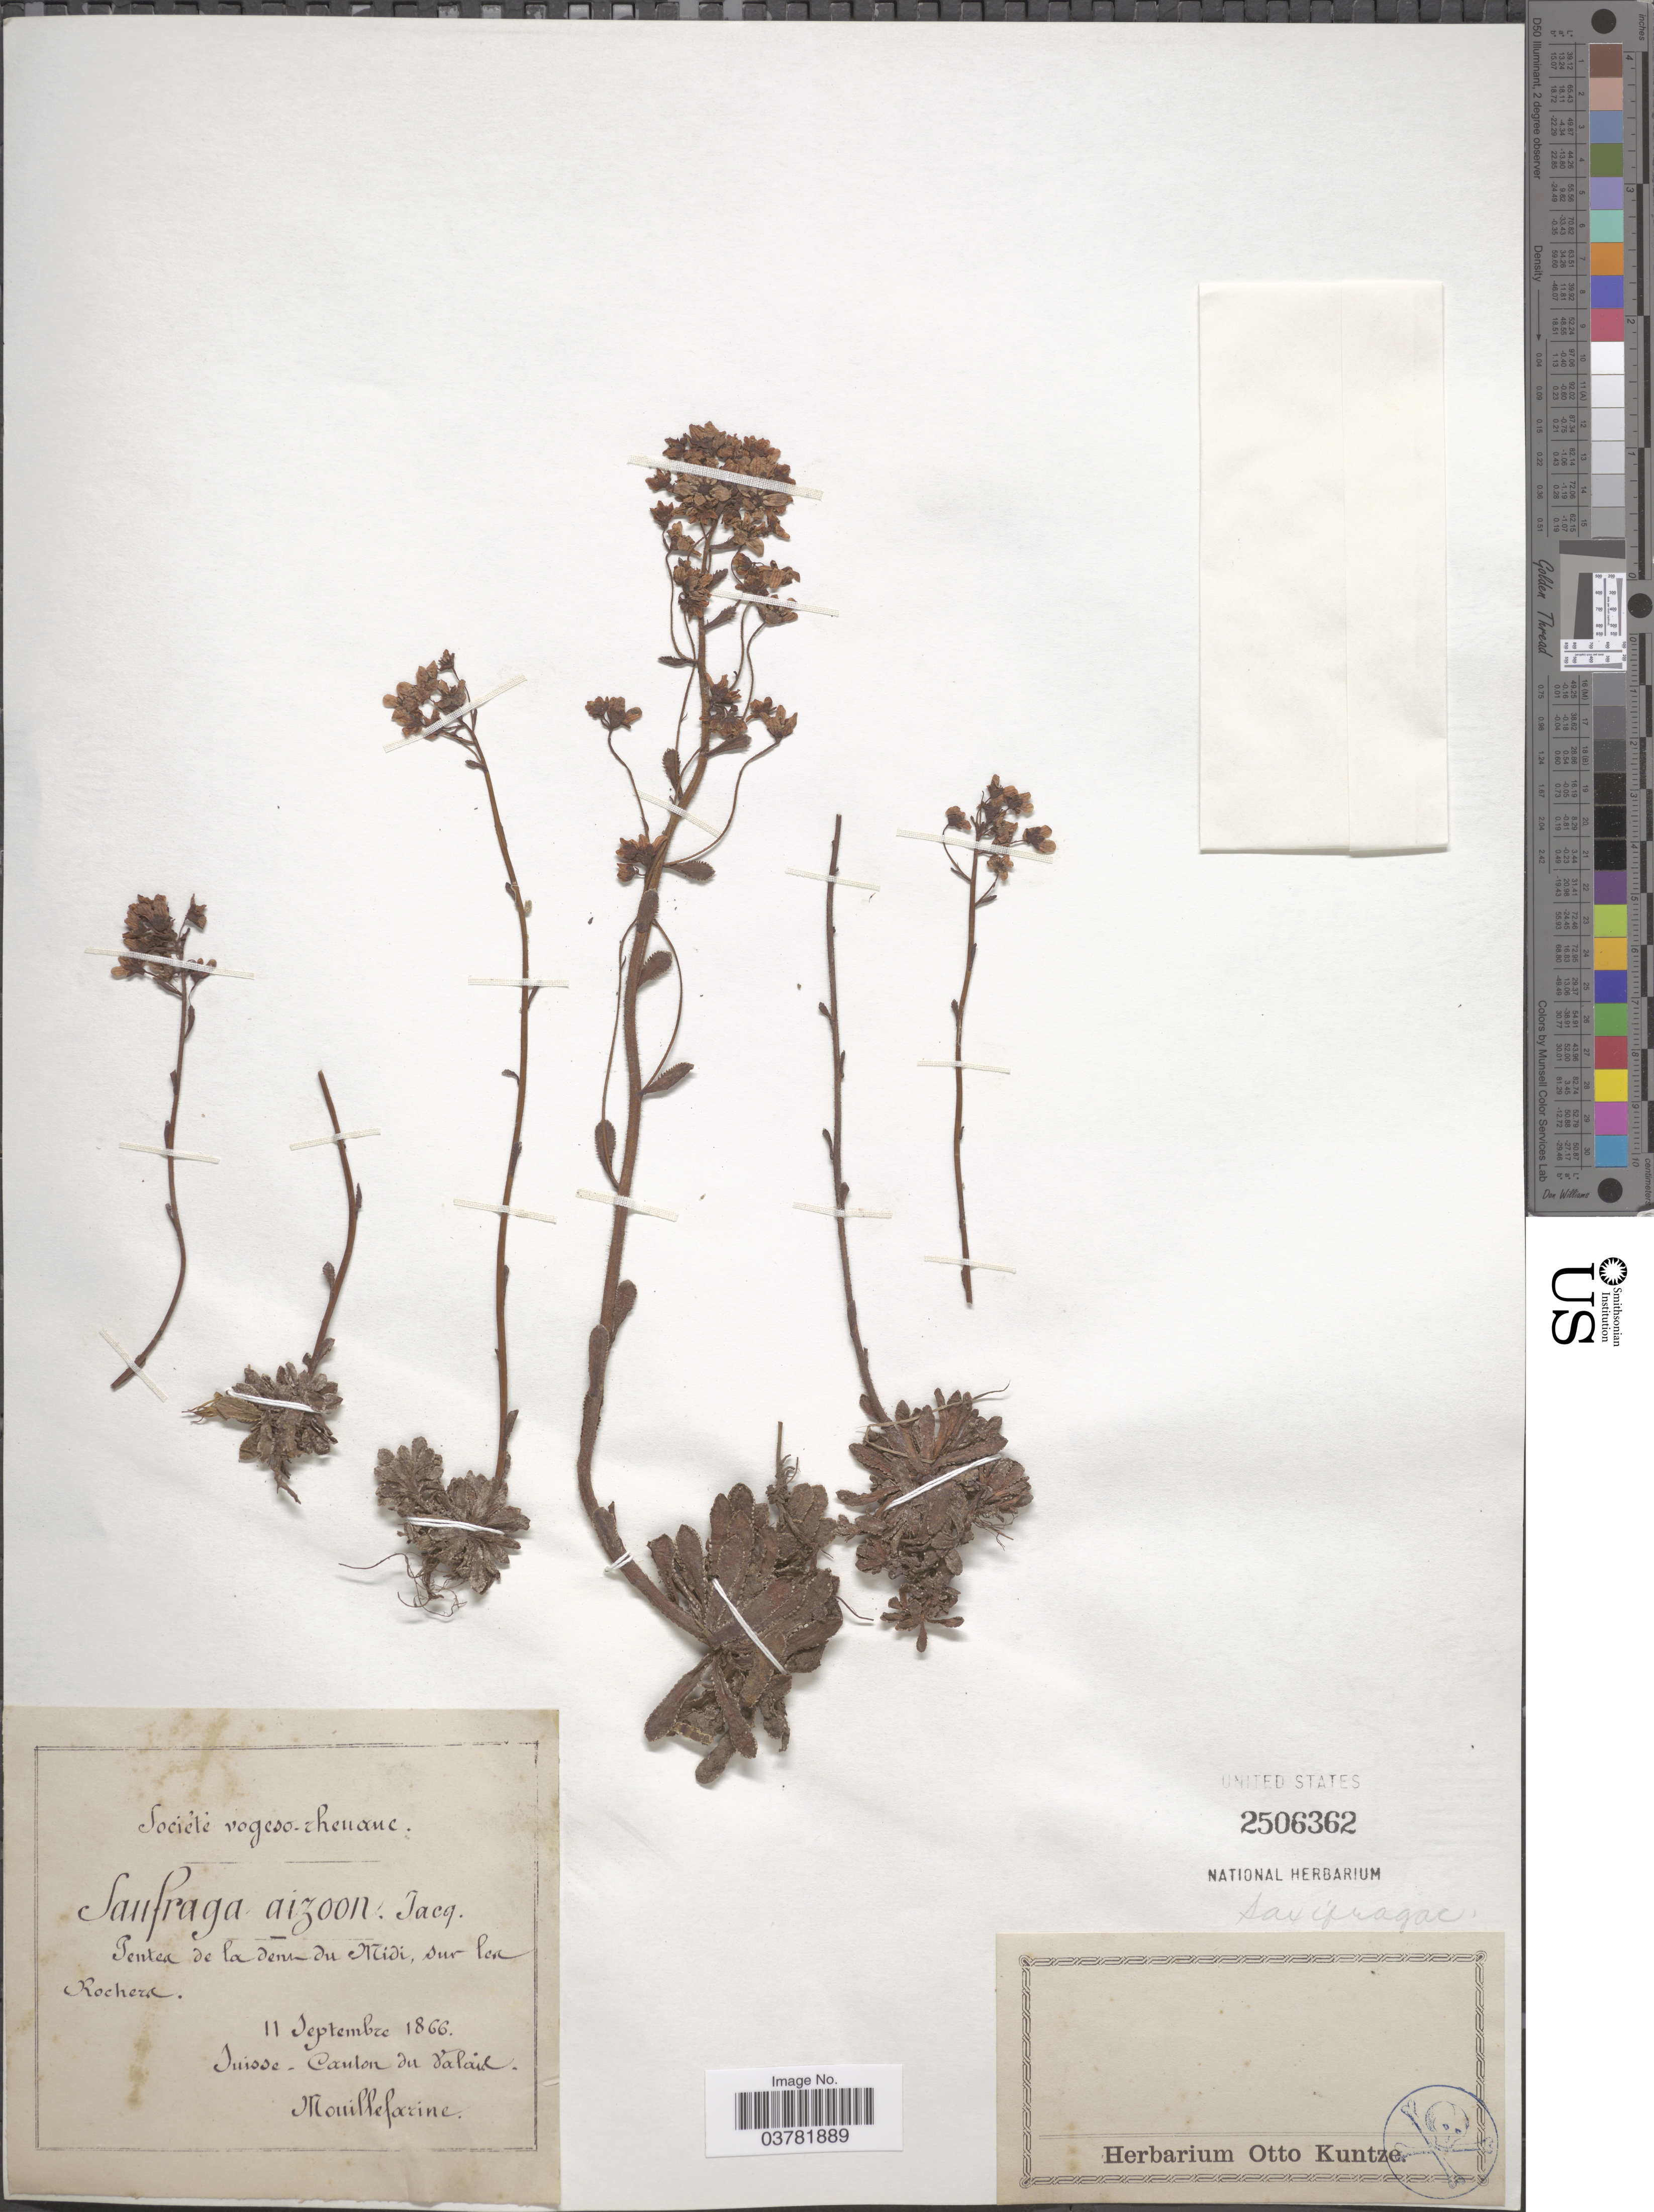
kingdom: Plantae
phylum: Tracheophyta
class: Magnoliopsida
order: Saxifragales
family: Saxifragaceae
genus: Saxifraga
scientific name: Saxifraga aizoon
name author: Jacq.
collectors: A. Mouillefarine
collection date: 1866-09-11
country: Switzerland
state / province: Valais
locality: Société vogeso-rhenane. Pentes de la dent du Midi, sur lers Rochers. Suisse - Canton du Valais.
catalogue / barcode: US 2506362